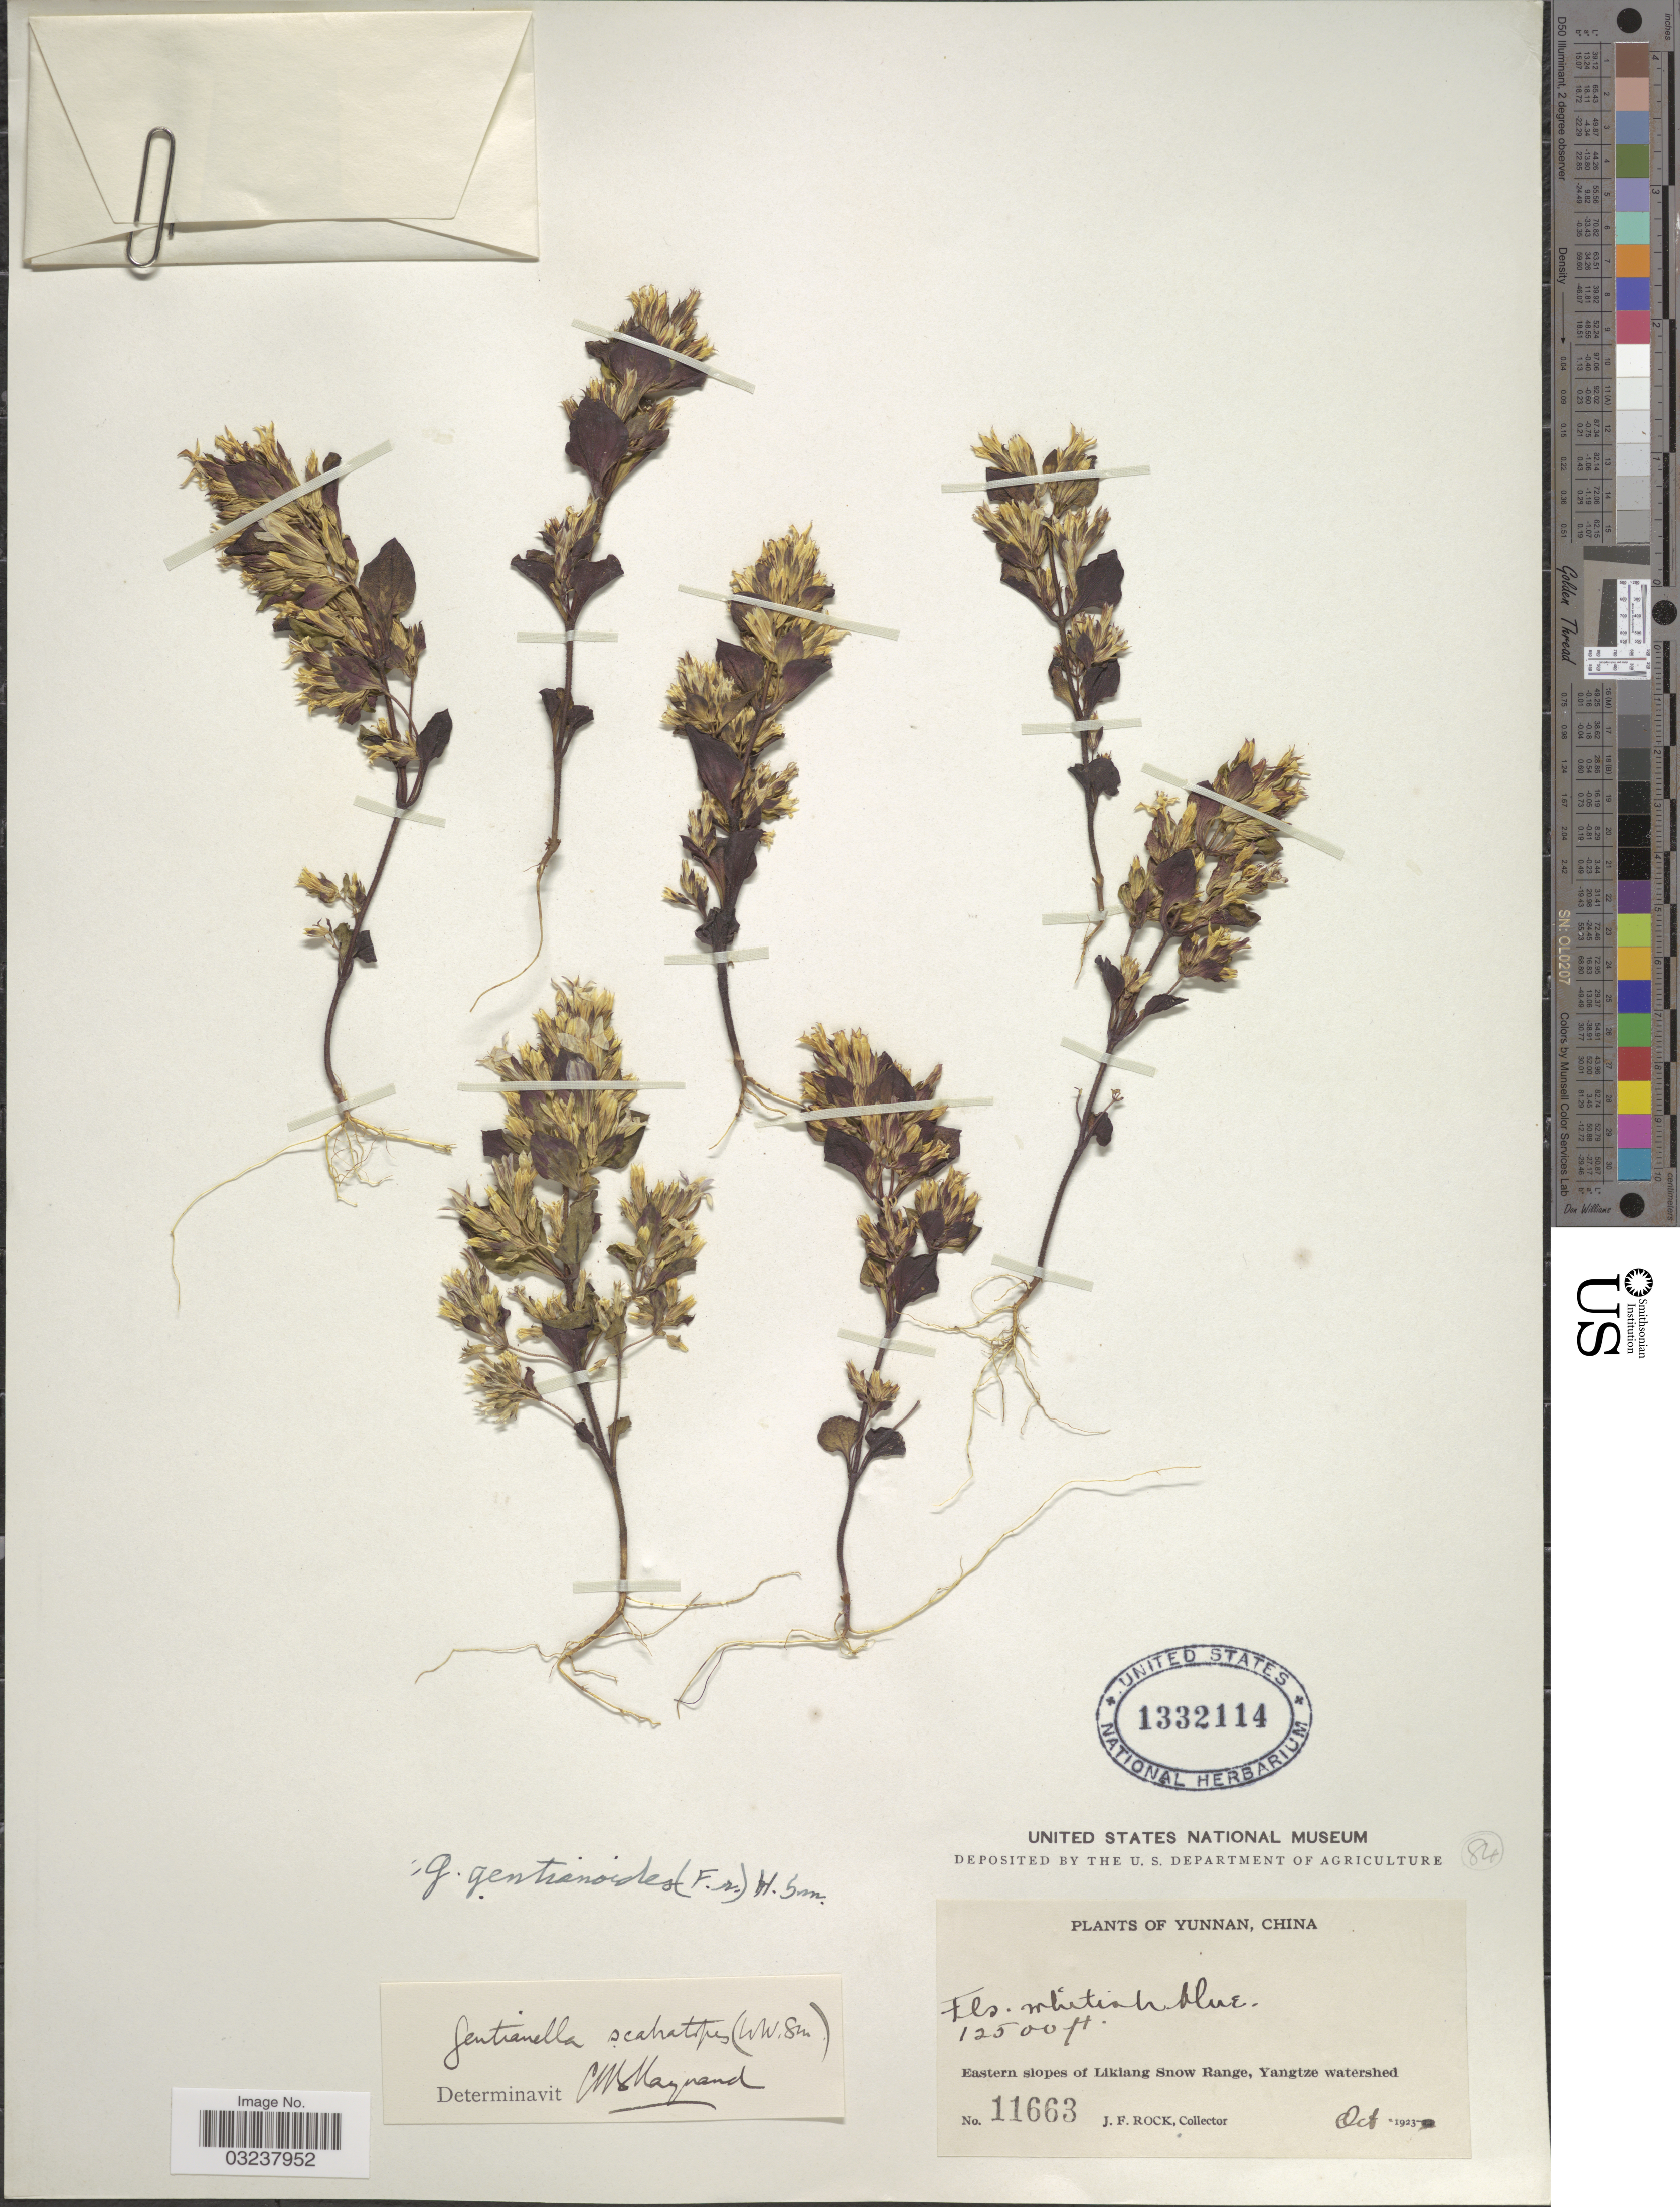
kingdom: Plantae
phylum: Tracheophyta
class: Magnoliopsida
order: Gentianales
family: Gentianaceae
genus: Gentianella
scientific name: Gentianella gentianoides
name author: (Franch.) Harry Sm.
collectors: J. Rock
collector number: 11663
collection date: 1923-10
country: China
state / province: Yunnan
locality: Eastern slopes of Likiang Snow Range, Yangtze watershed.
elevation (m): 3810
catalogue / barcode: US 1332114